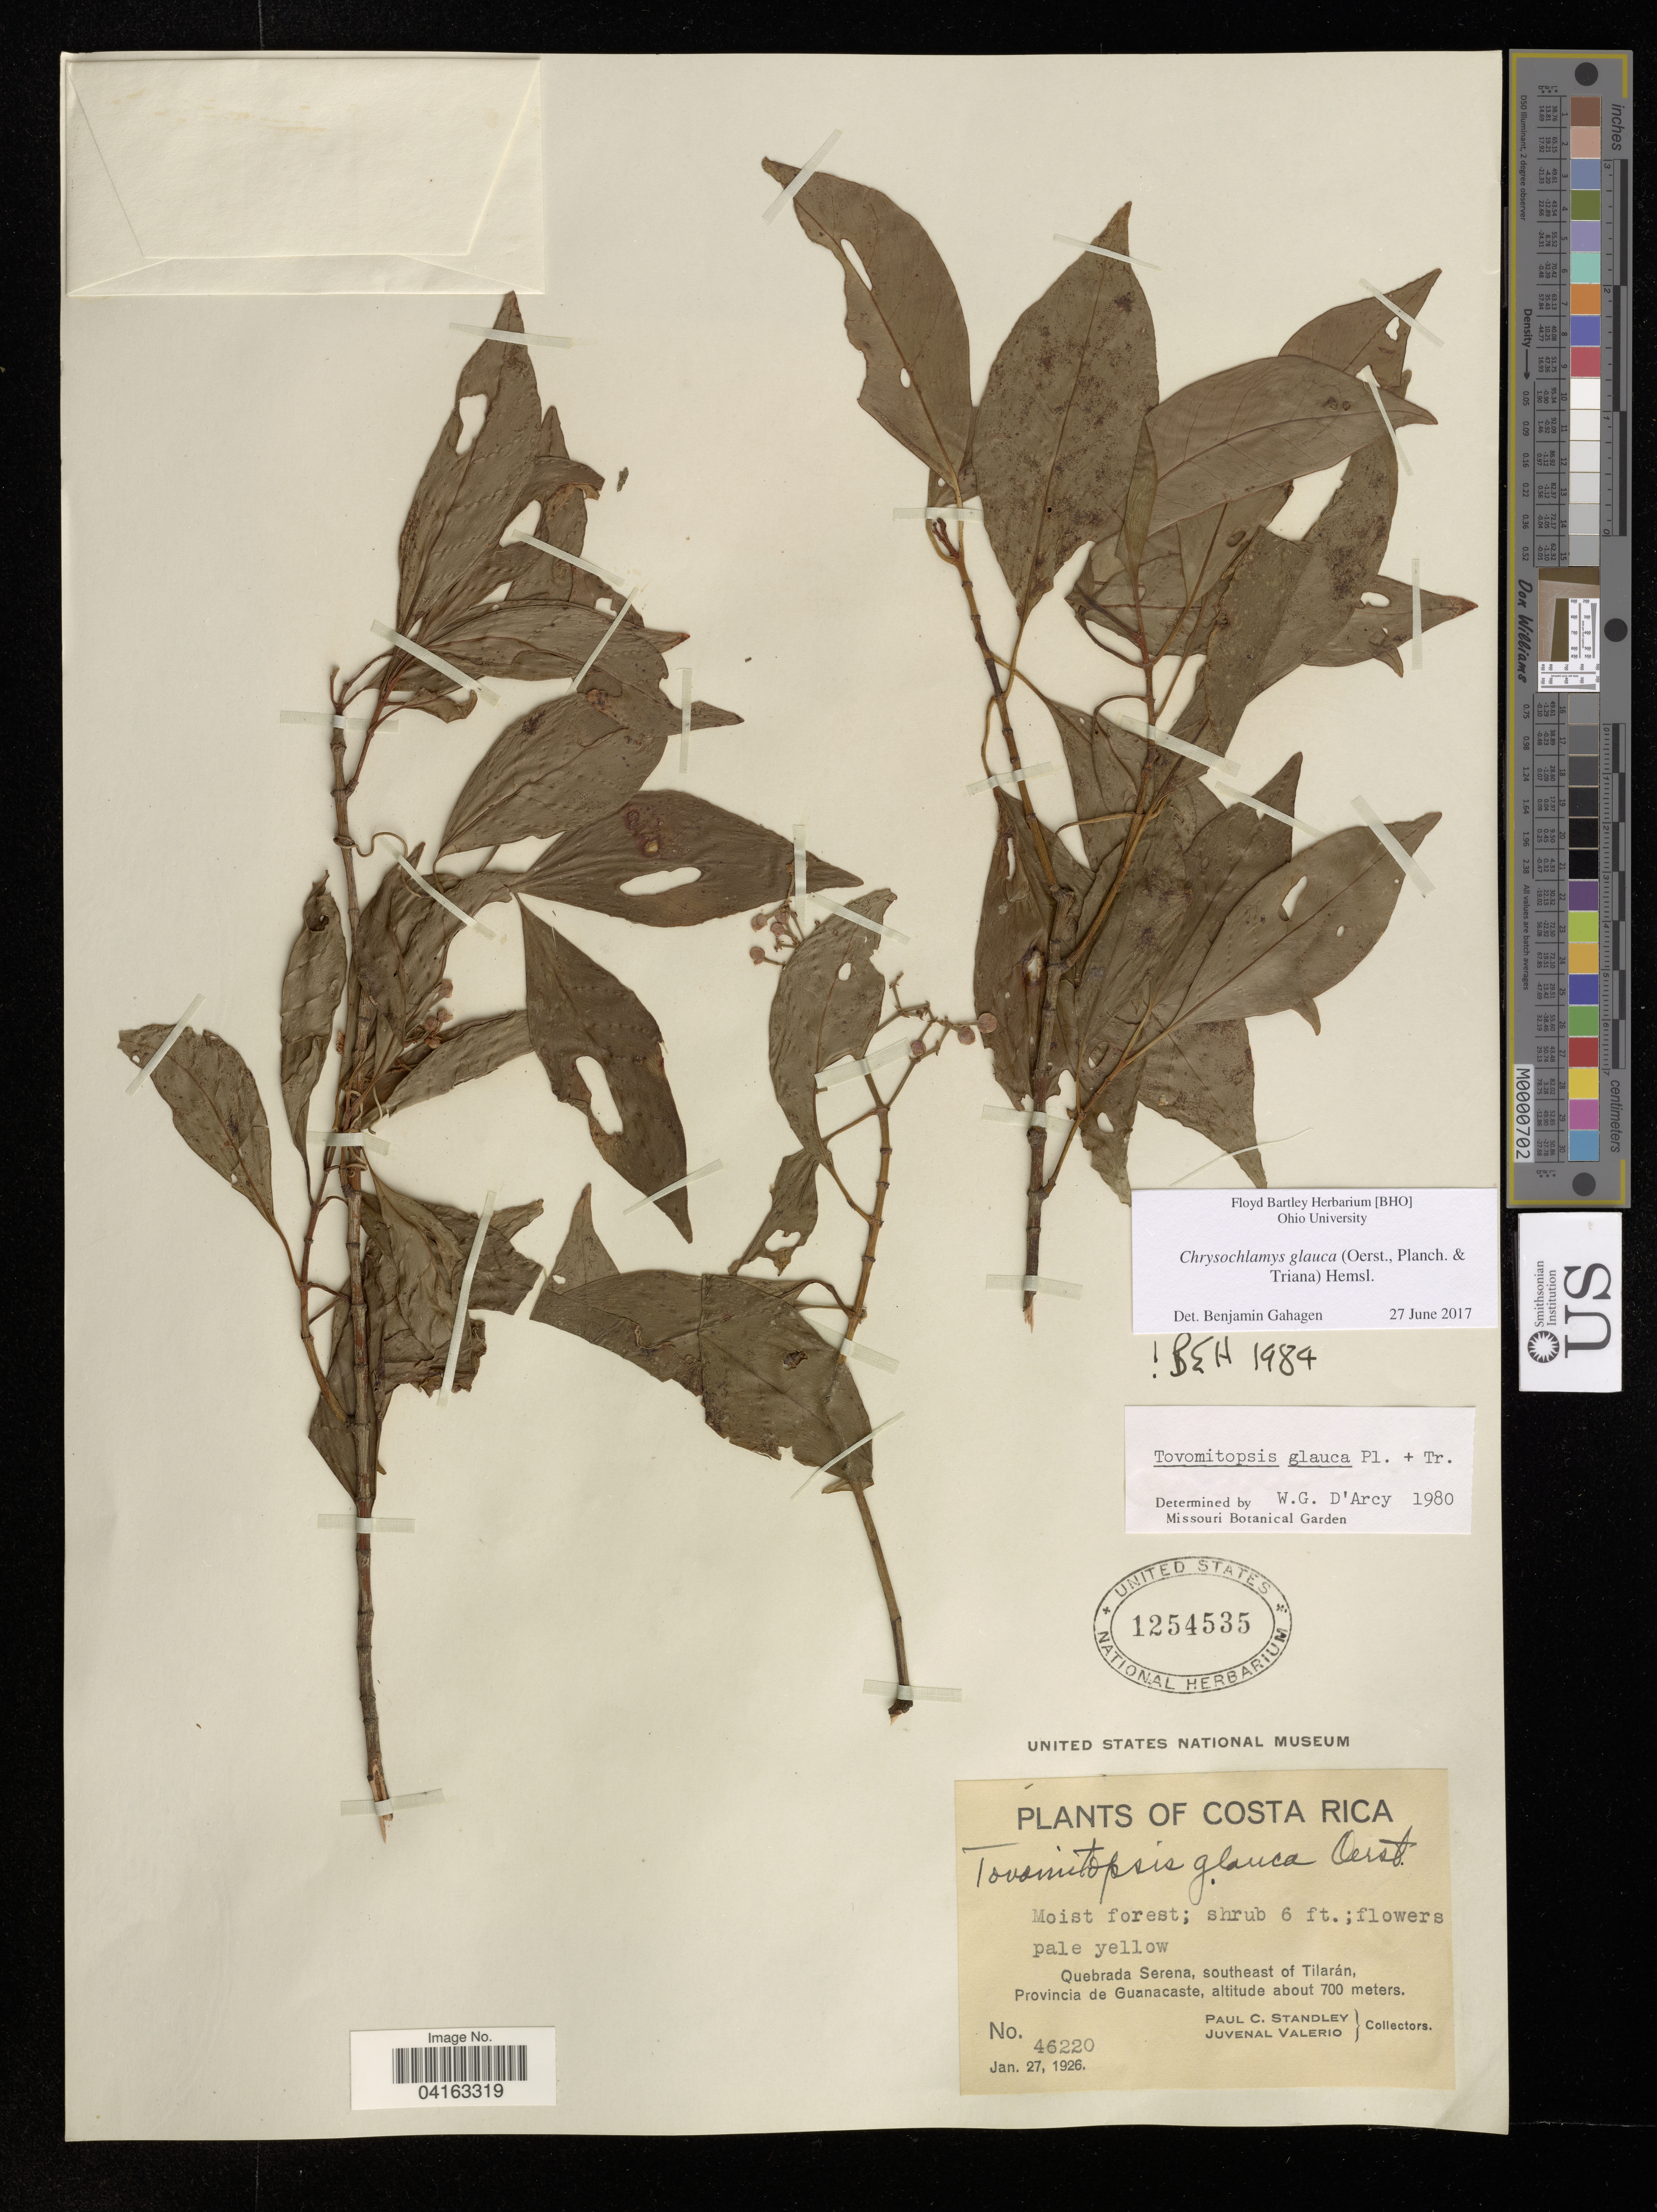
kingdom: Plantae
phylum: Tracheophyta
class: Magnoliopsida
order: Malpighiales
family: Clusiaceae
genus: Chrysochlamys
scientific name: Chrysochlamys glauca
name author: (Oerst. ex Planch. & Triana) Hemsl.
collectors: P. C. Standley & J. Valerio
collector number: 46220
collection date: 1926-01-27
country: Costa Rica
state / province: Guanacaste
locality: Quebrada Serena, southeast of Tilarán, Provincia de Guanacaste.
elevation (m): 700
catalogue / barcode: US 1254535